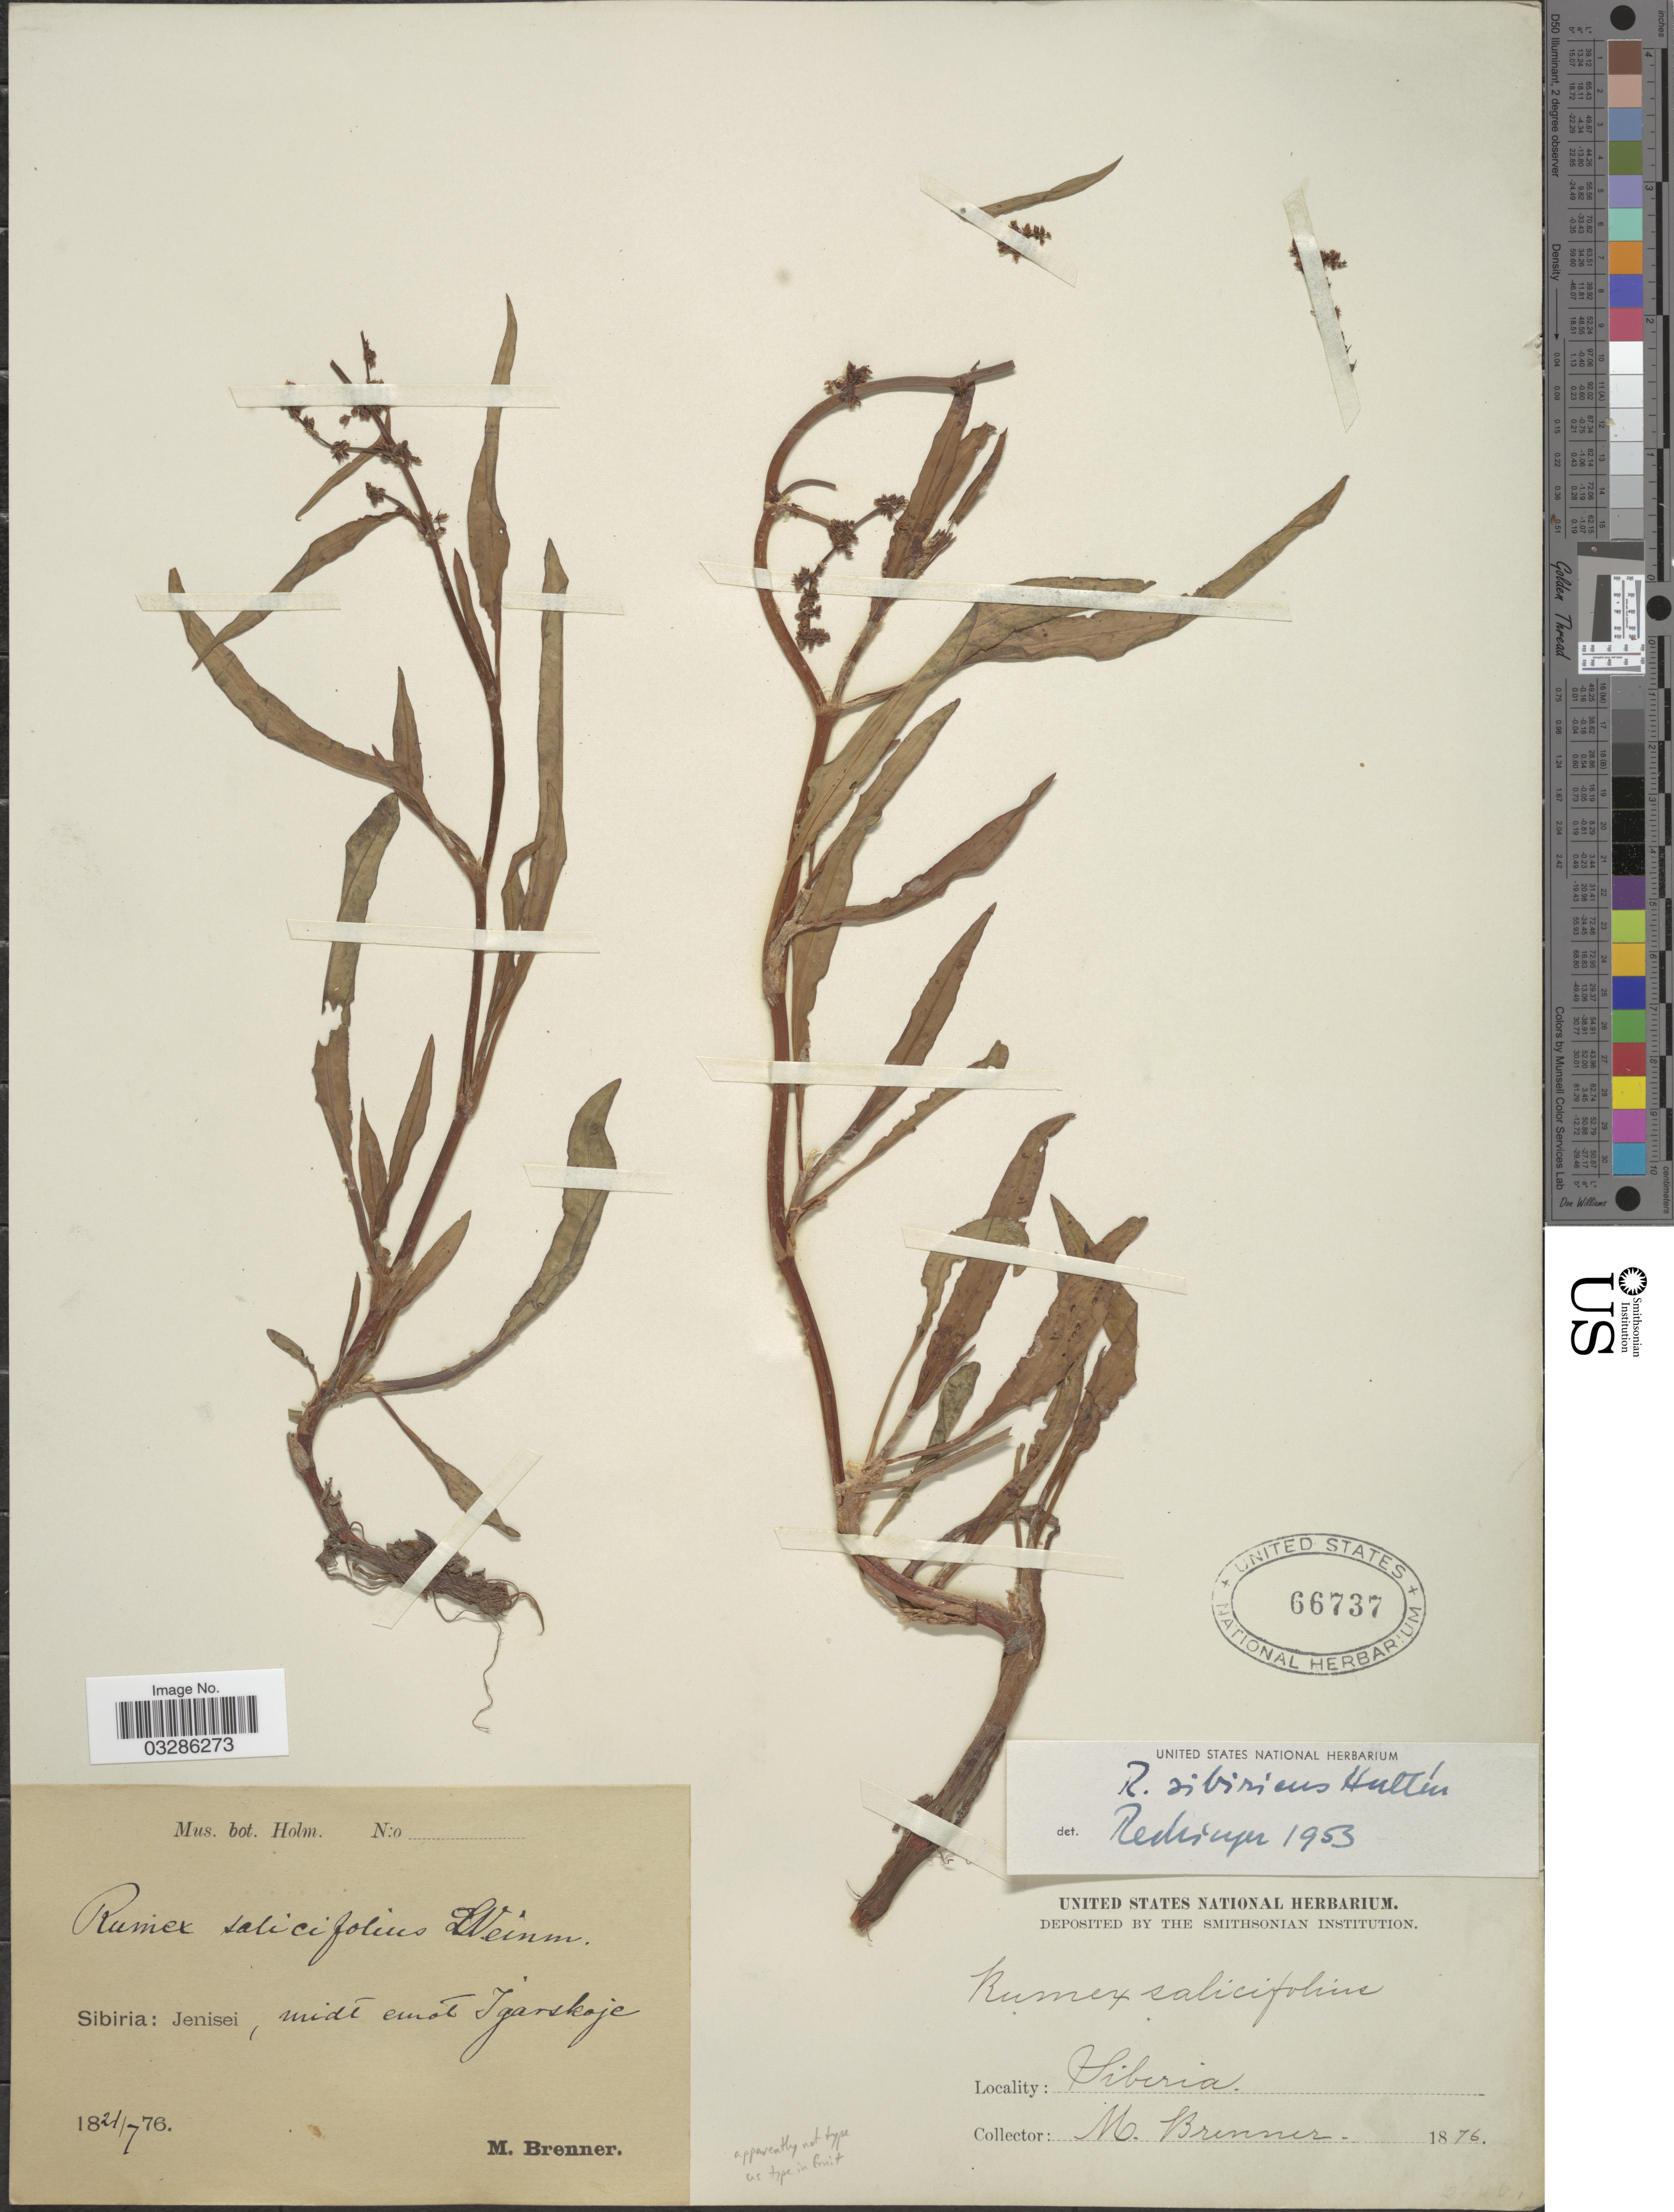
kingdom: Plantae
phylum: Tracheophyta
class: Magnoliopsida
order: Caryophyllales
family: Polygonaceae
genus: Rumex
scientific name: Rumex sibiricus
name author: Hultén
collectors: M. Brenner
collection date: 1876-07-21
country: Russian Federation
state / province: Krasnoyarsk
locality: Sibiria: Jenisei, Igarskiy Island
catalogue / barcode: US 66737